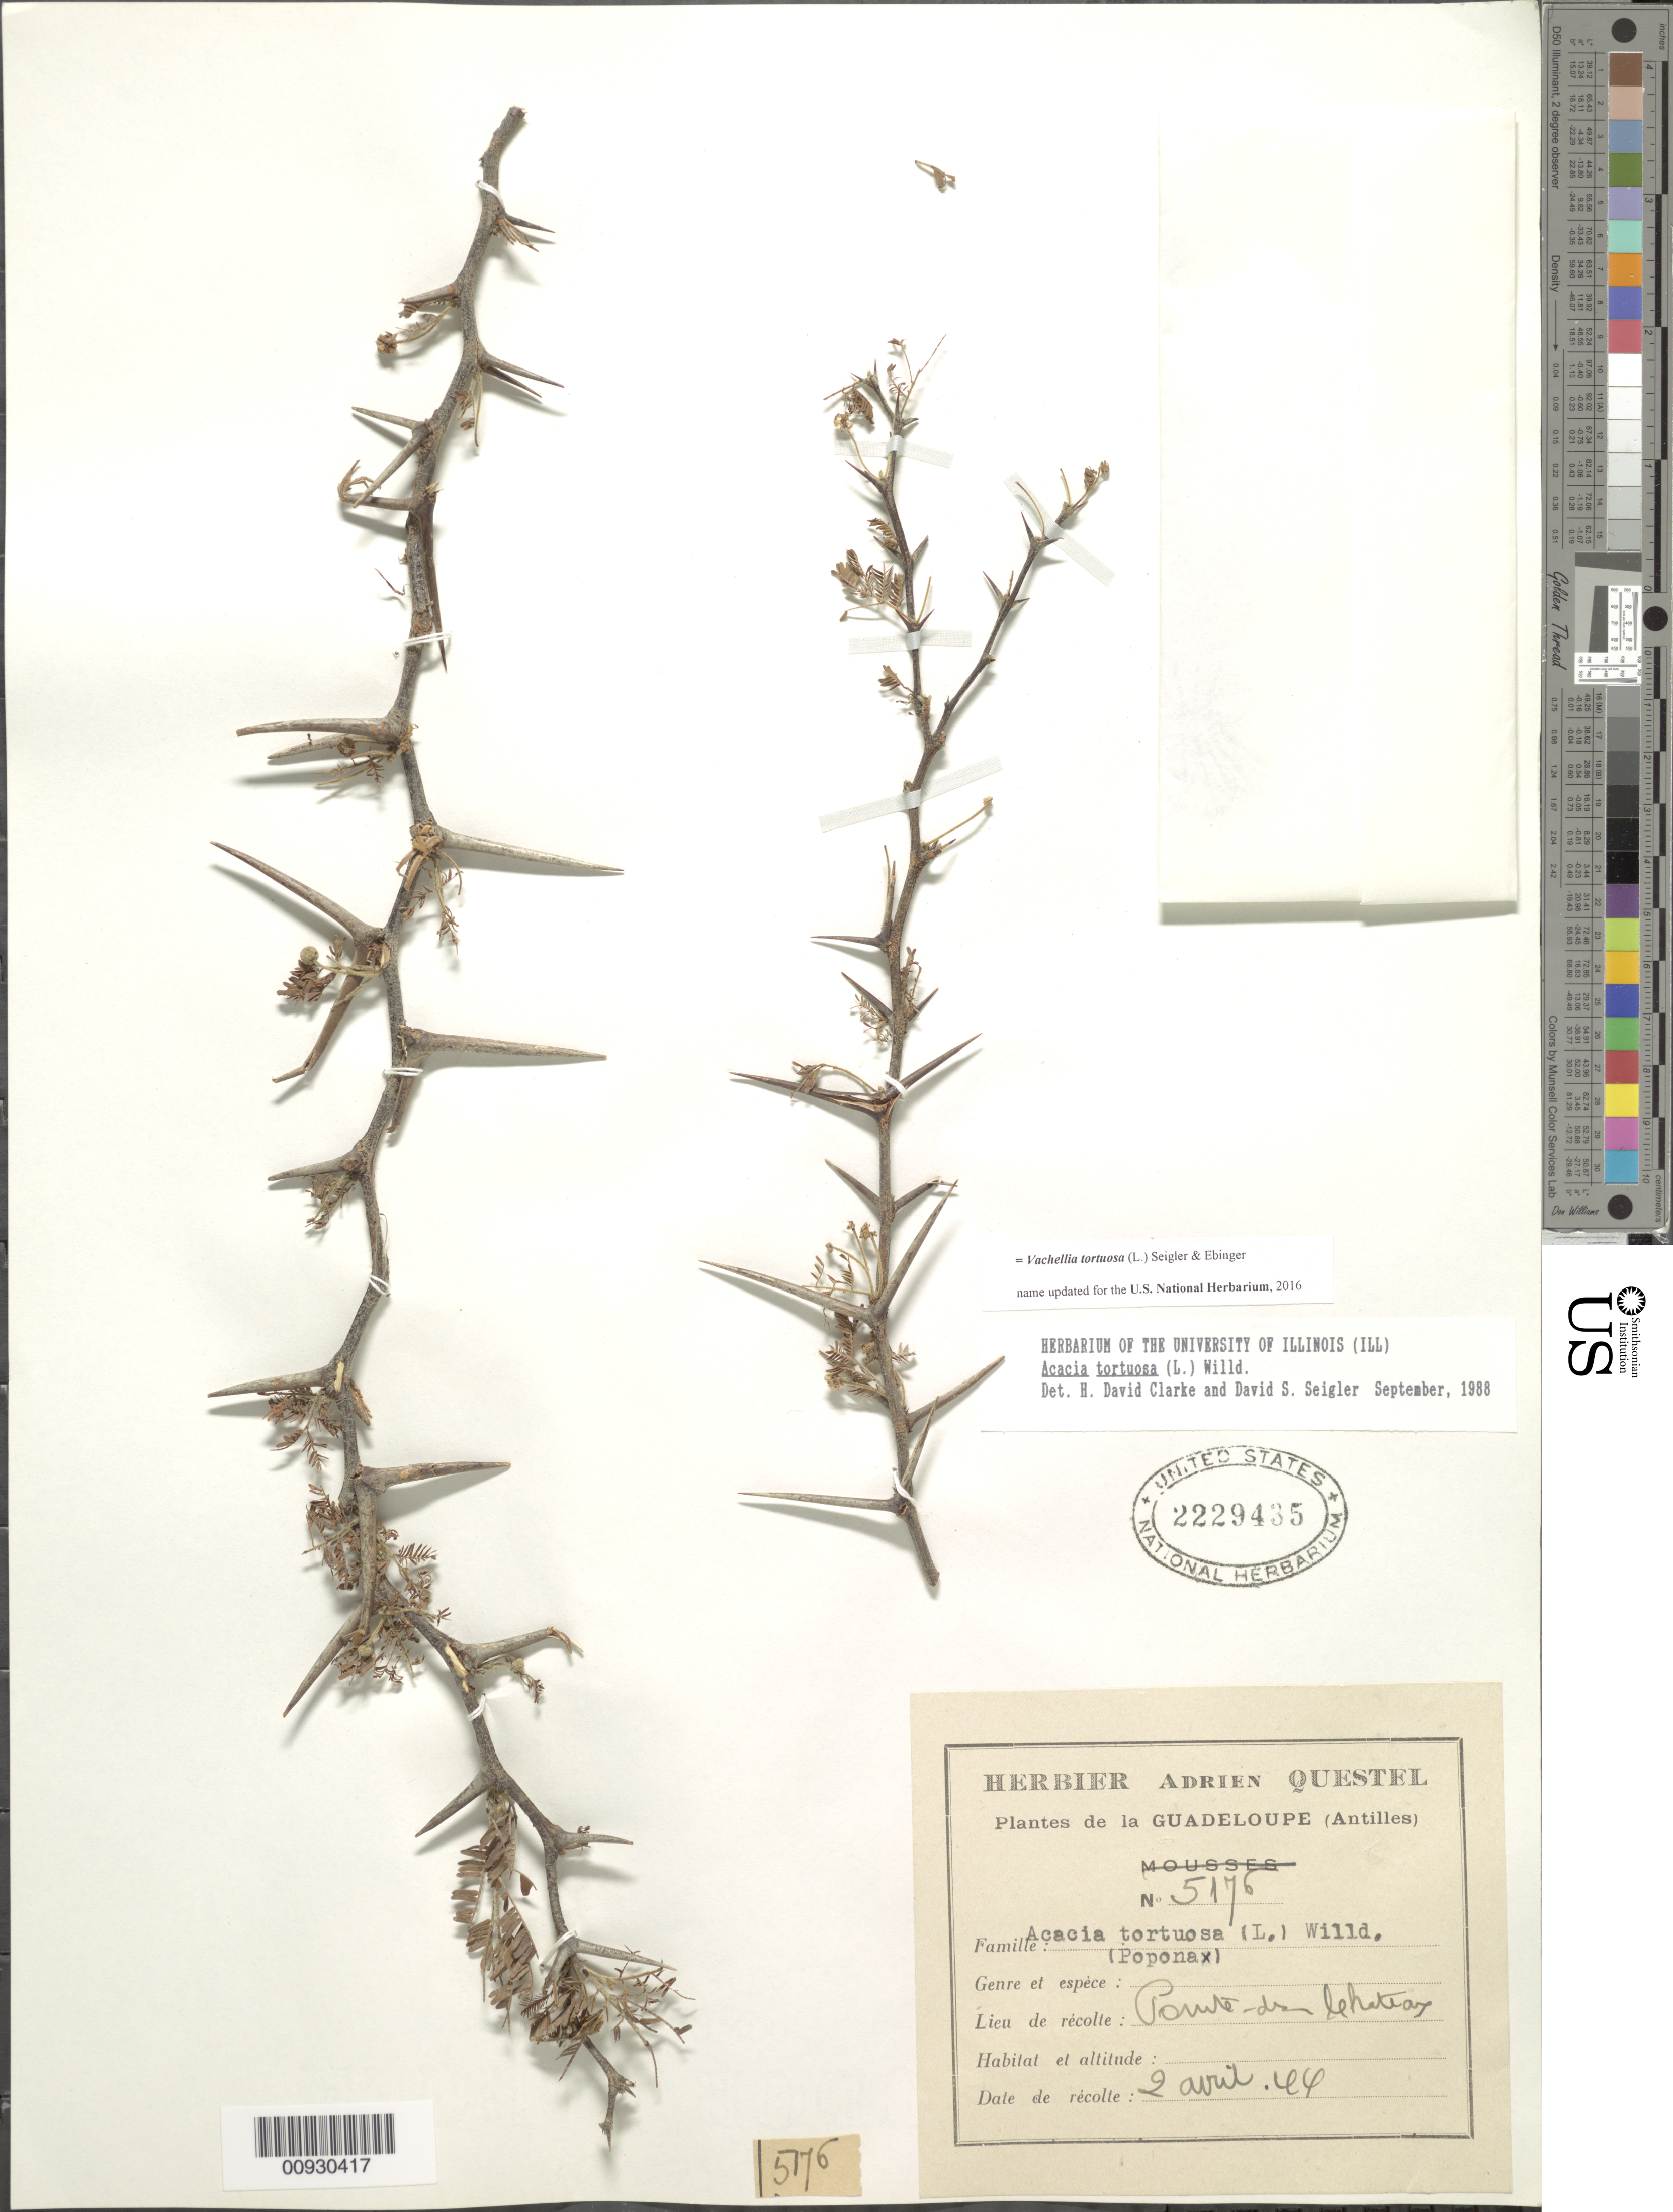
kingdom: Plantae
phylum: Tracheophyta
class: Magnoliopsida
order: Fabales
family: Fabaceae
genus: Vachellia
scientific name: Vachellia tortuosa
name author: (L.) Seigler & Ebinger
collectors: A. Questel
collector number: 5176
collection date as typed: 02 Apr 1944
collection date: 1944-04-02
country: Guadeloupe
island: Basse Terre [Guadeloupe]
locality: Pointe des lehateas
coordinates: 0 N, 0 E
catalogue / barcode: US 2229435